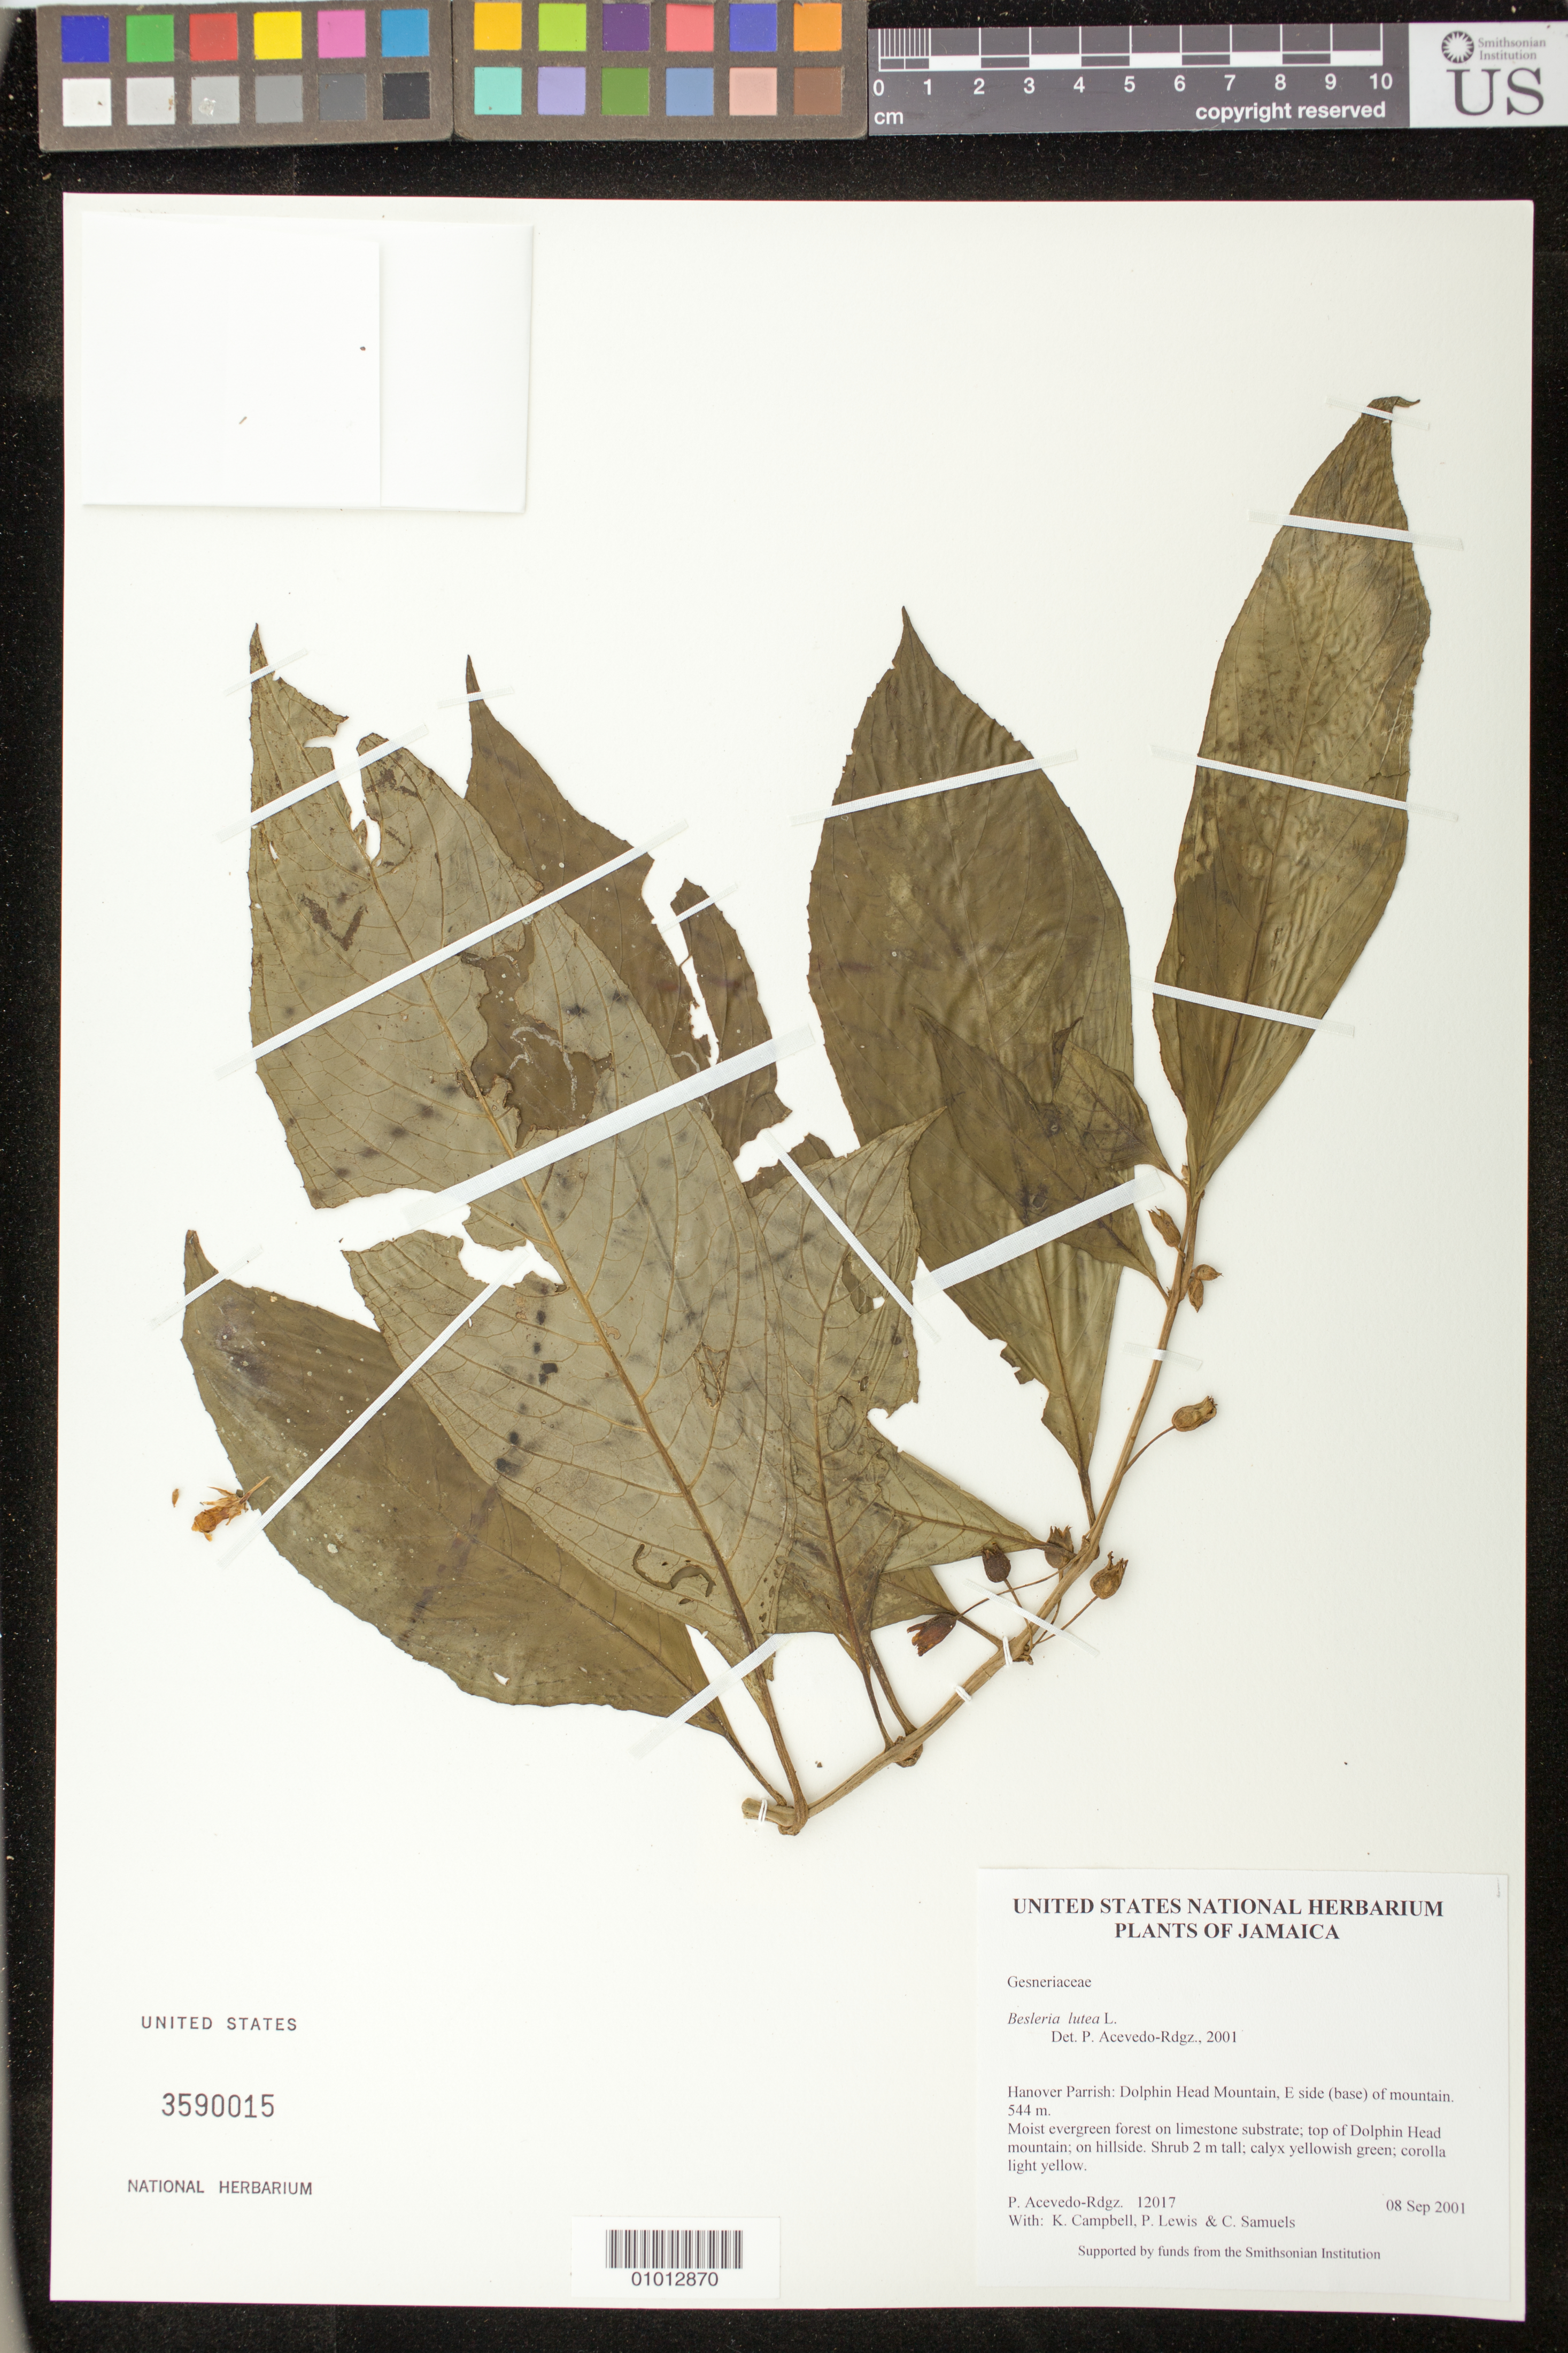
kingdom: Plantae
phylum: Tracheophyta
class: Magnoliopsida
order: Lamiales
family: Gesneriaceae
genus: Besleria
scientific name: Besleria lutea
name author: L.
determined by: Acevedo-Rodríguez, P., (BOT), Smithsonian Institution - National Museum of Natural History (UNITED STATES)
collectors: P. Acevedo-Rodr., K. Campbell, P. Lewis & C. Samuels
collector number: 12017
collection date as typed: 08 Sep 2001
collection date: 2001-09-08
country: Jamaica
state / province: Hanover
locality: Hanover Parish: Dolphin Head Mountain, E side (base) of mountain, top of Dolphin Head mountain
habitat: Moist evergreen forest on limestone substrate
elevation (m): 544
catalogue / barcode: US 3590015